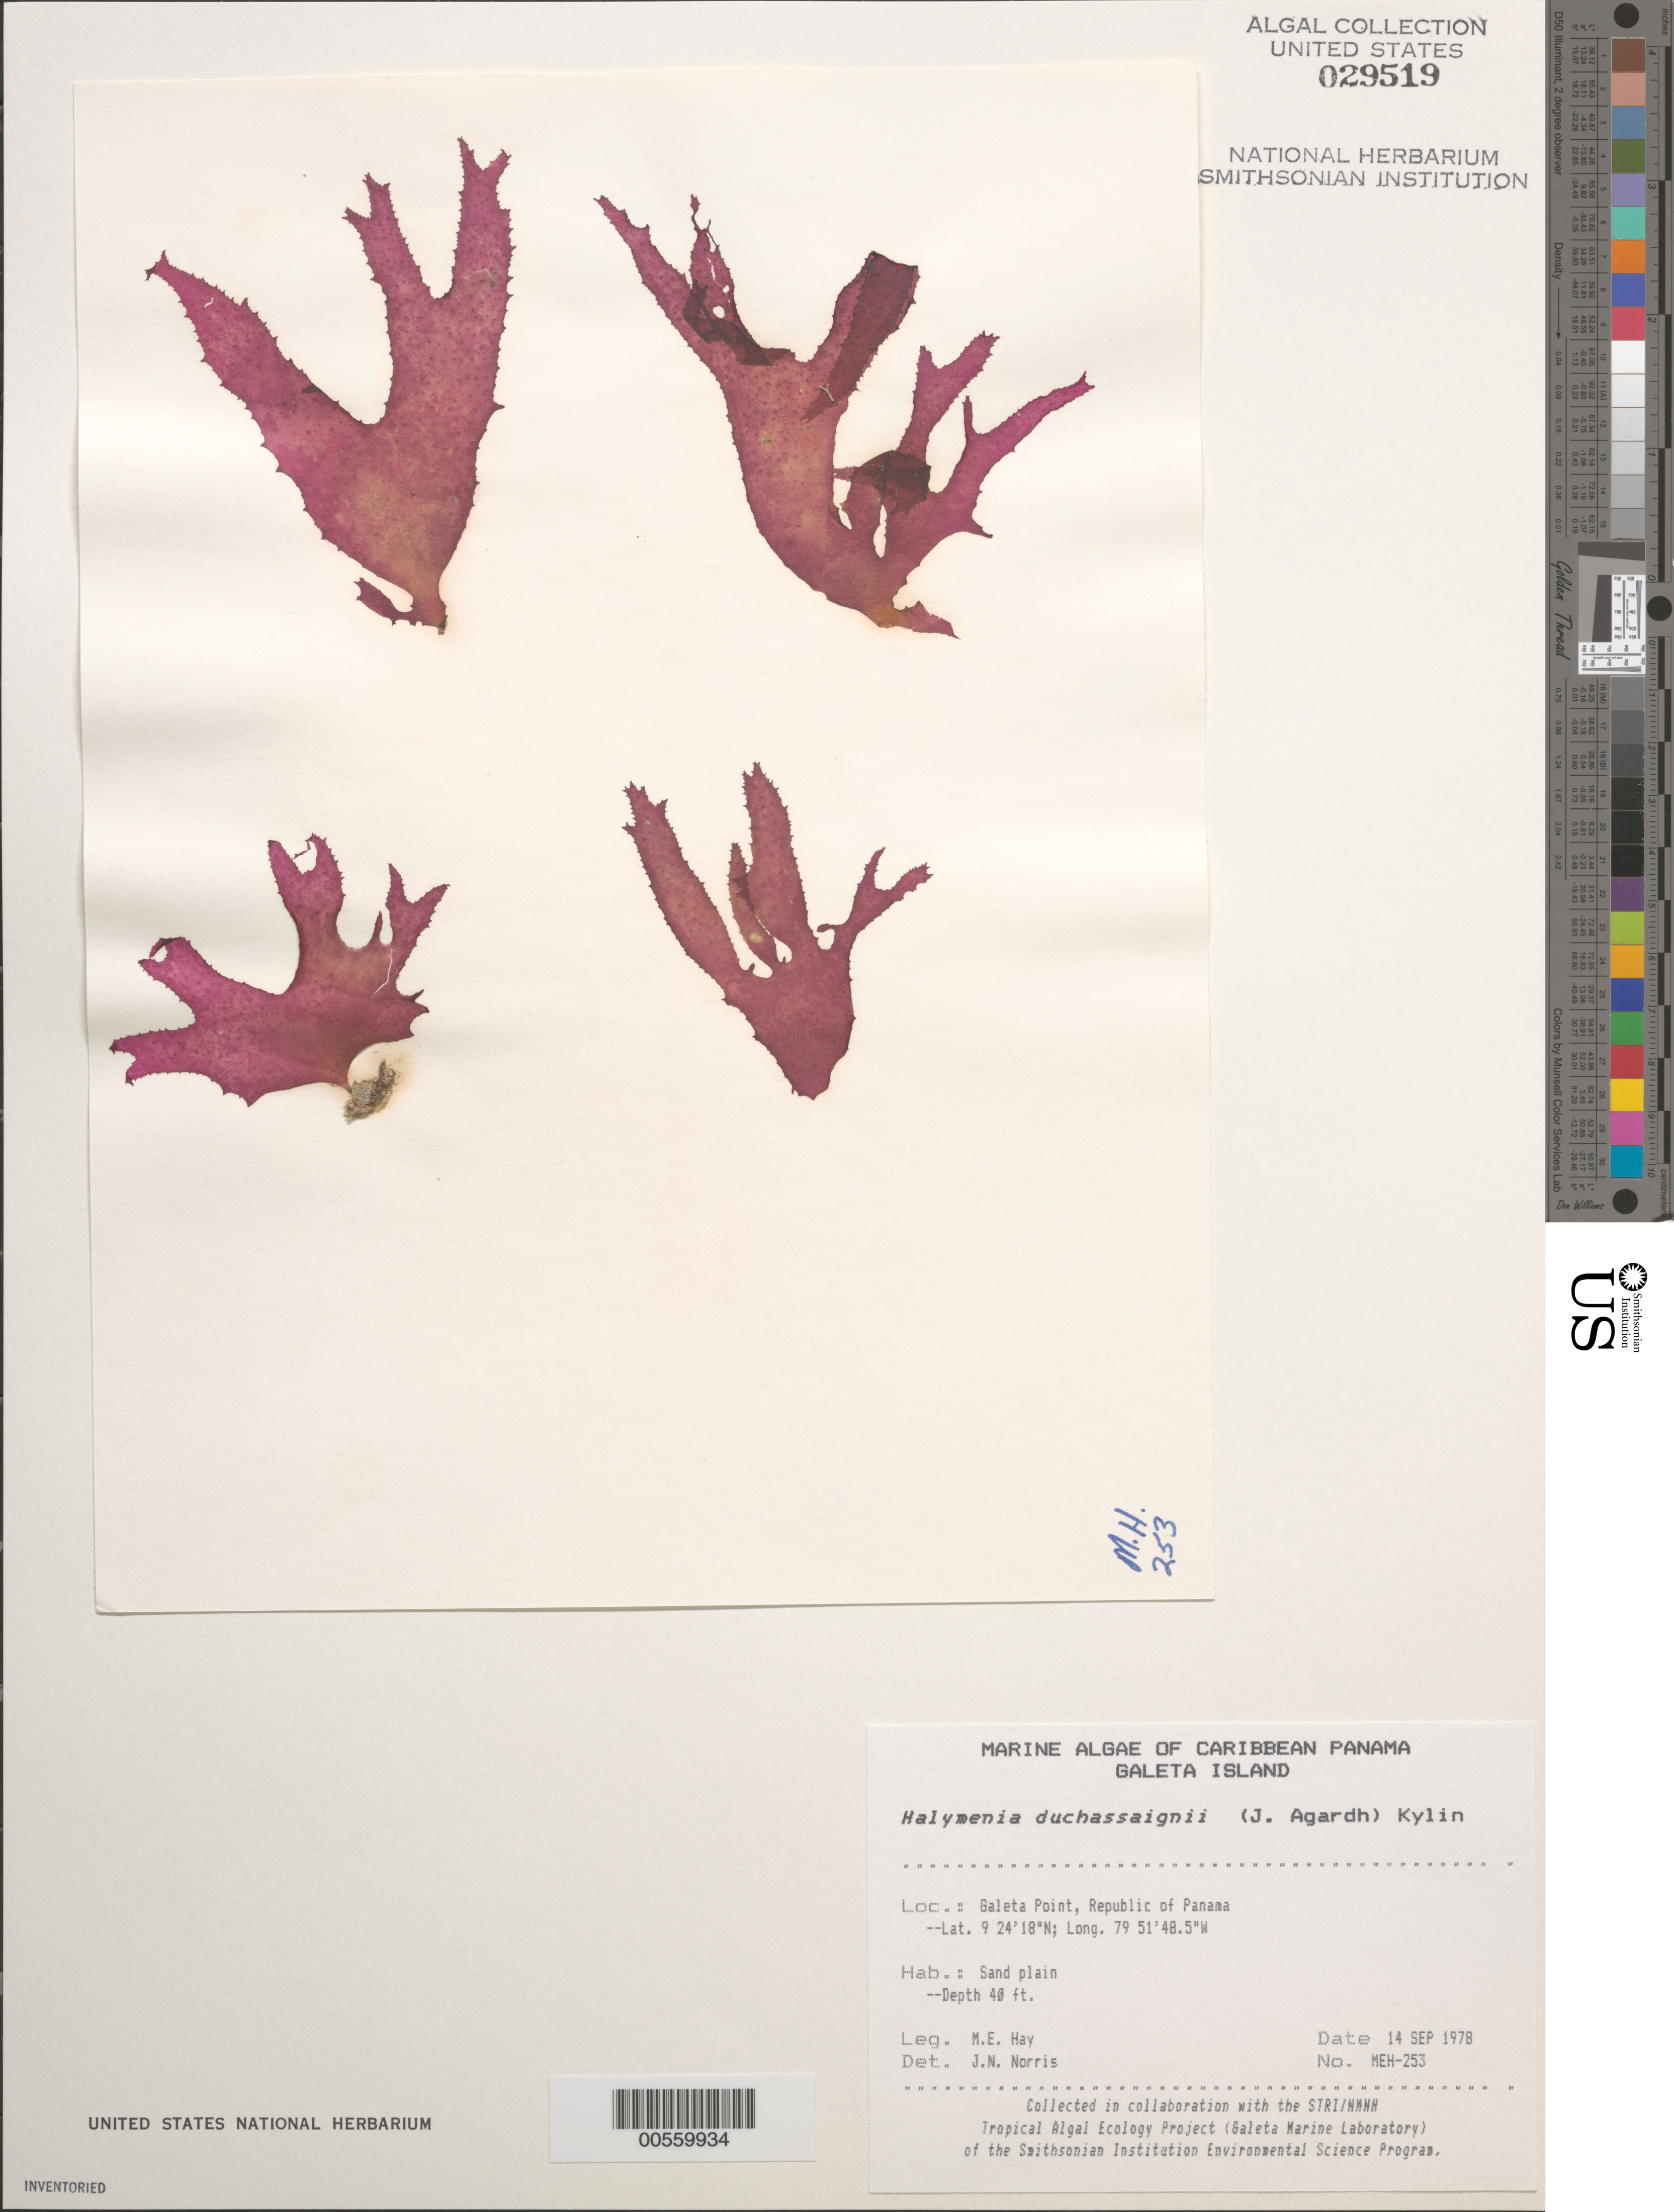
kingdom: Plantae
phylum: Rhodophyta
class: Florideophyceae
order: Halymeniales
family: Halymeniaceae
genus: Halymenia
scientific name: Halymenia duchassaignii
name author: (J. Agardh) Kylin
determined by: Norris, James N.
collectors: M. E. Hay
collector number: MEH-253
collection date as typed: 14 Sep 1978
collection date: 1978-09-14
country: Panama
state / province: Colón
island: Galeta Island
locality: Galeta Point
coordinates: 9 24' 18" N, 79 51' 48.5" W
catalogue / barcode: US 29519